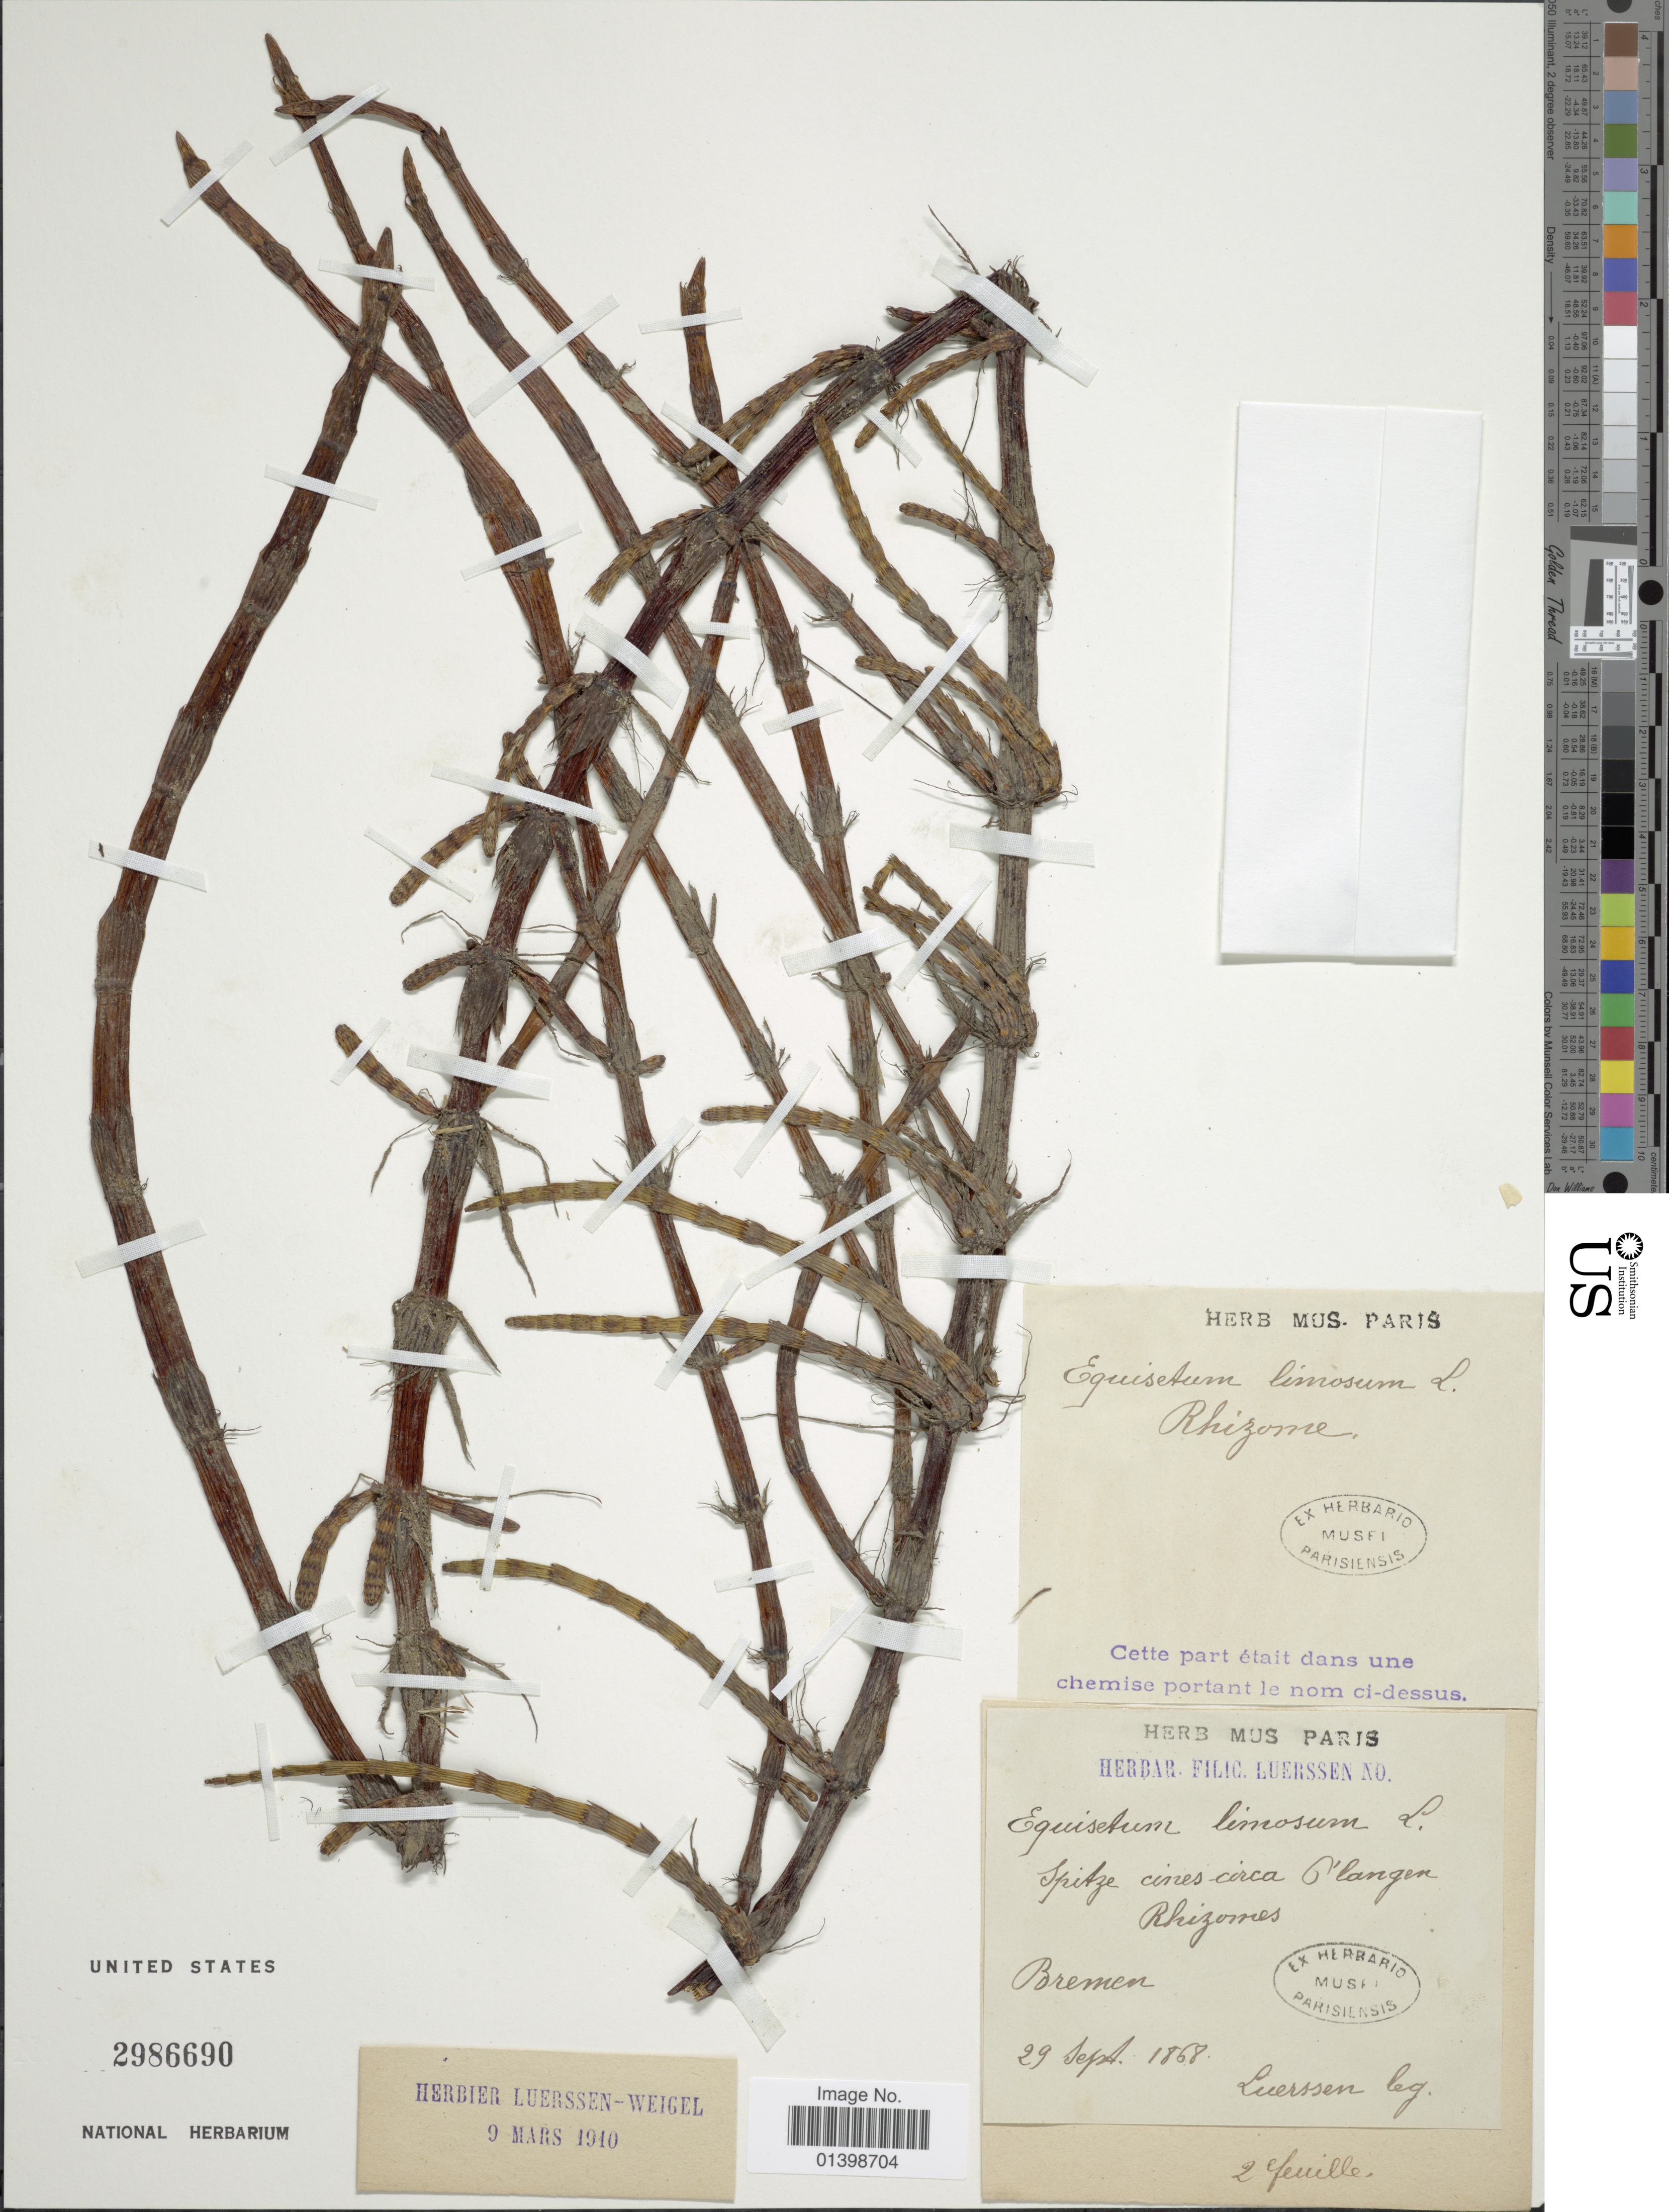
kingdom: Plantae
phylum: Tracheophyta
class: Polypodiopsida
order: Equisetales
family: Equisetaceae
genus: Equisetum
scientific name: Equisetum fluviatile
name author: L.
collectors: Luerssen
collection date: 1868-09-29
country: Germany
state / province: Bremen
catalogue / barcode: US 2986690